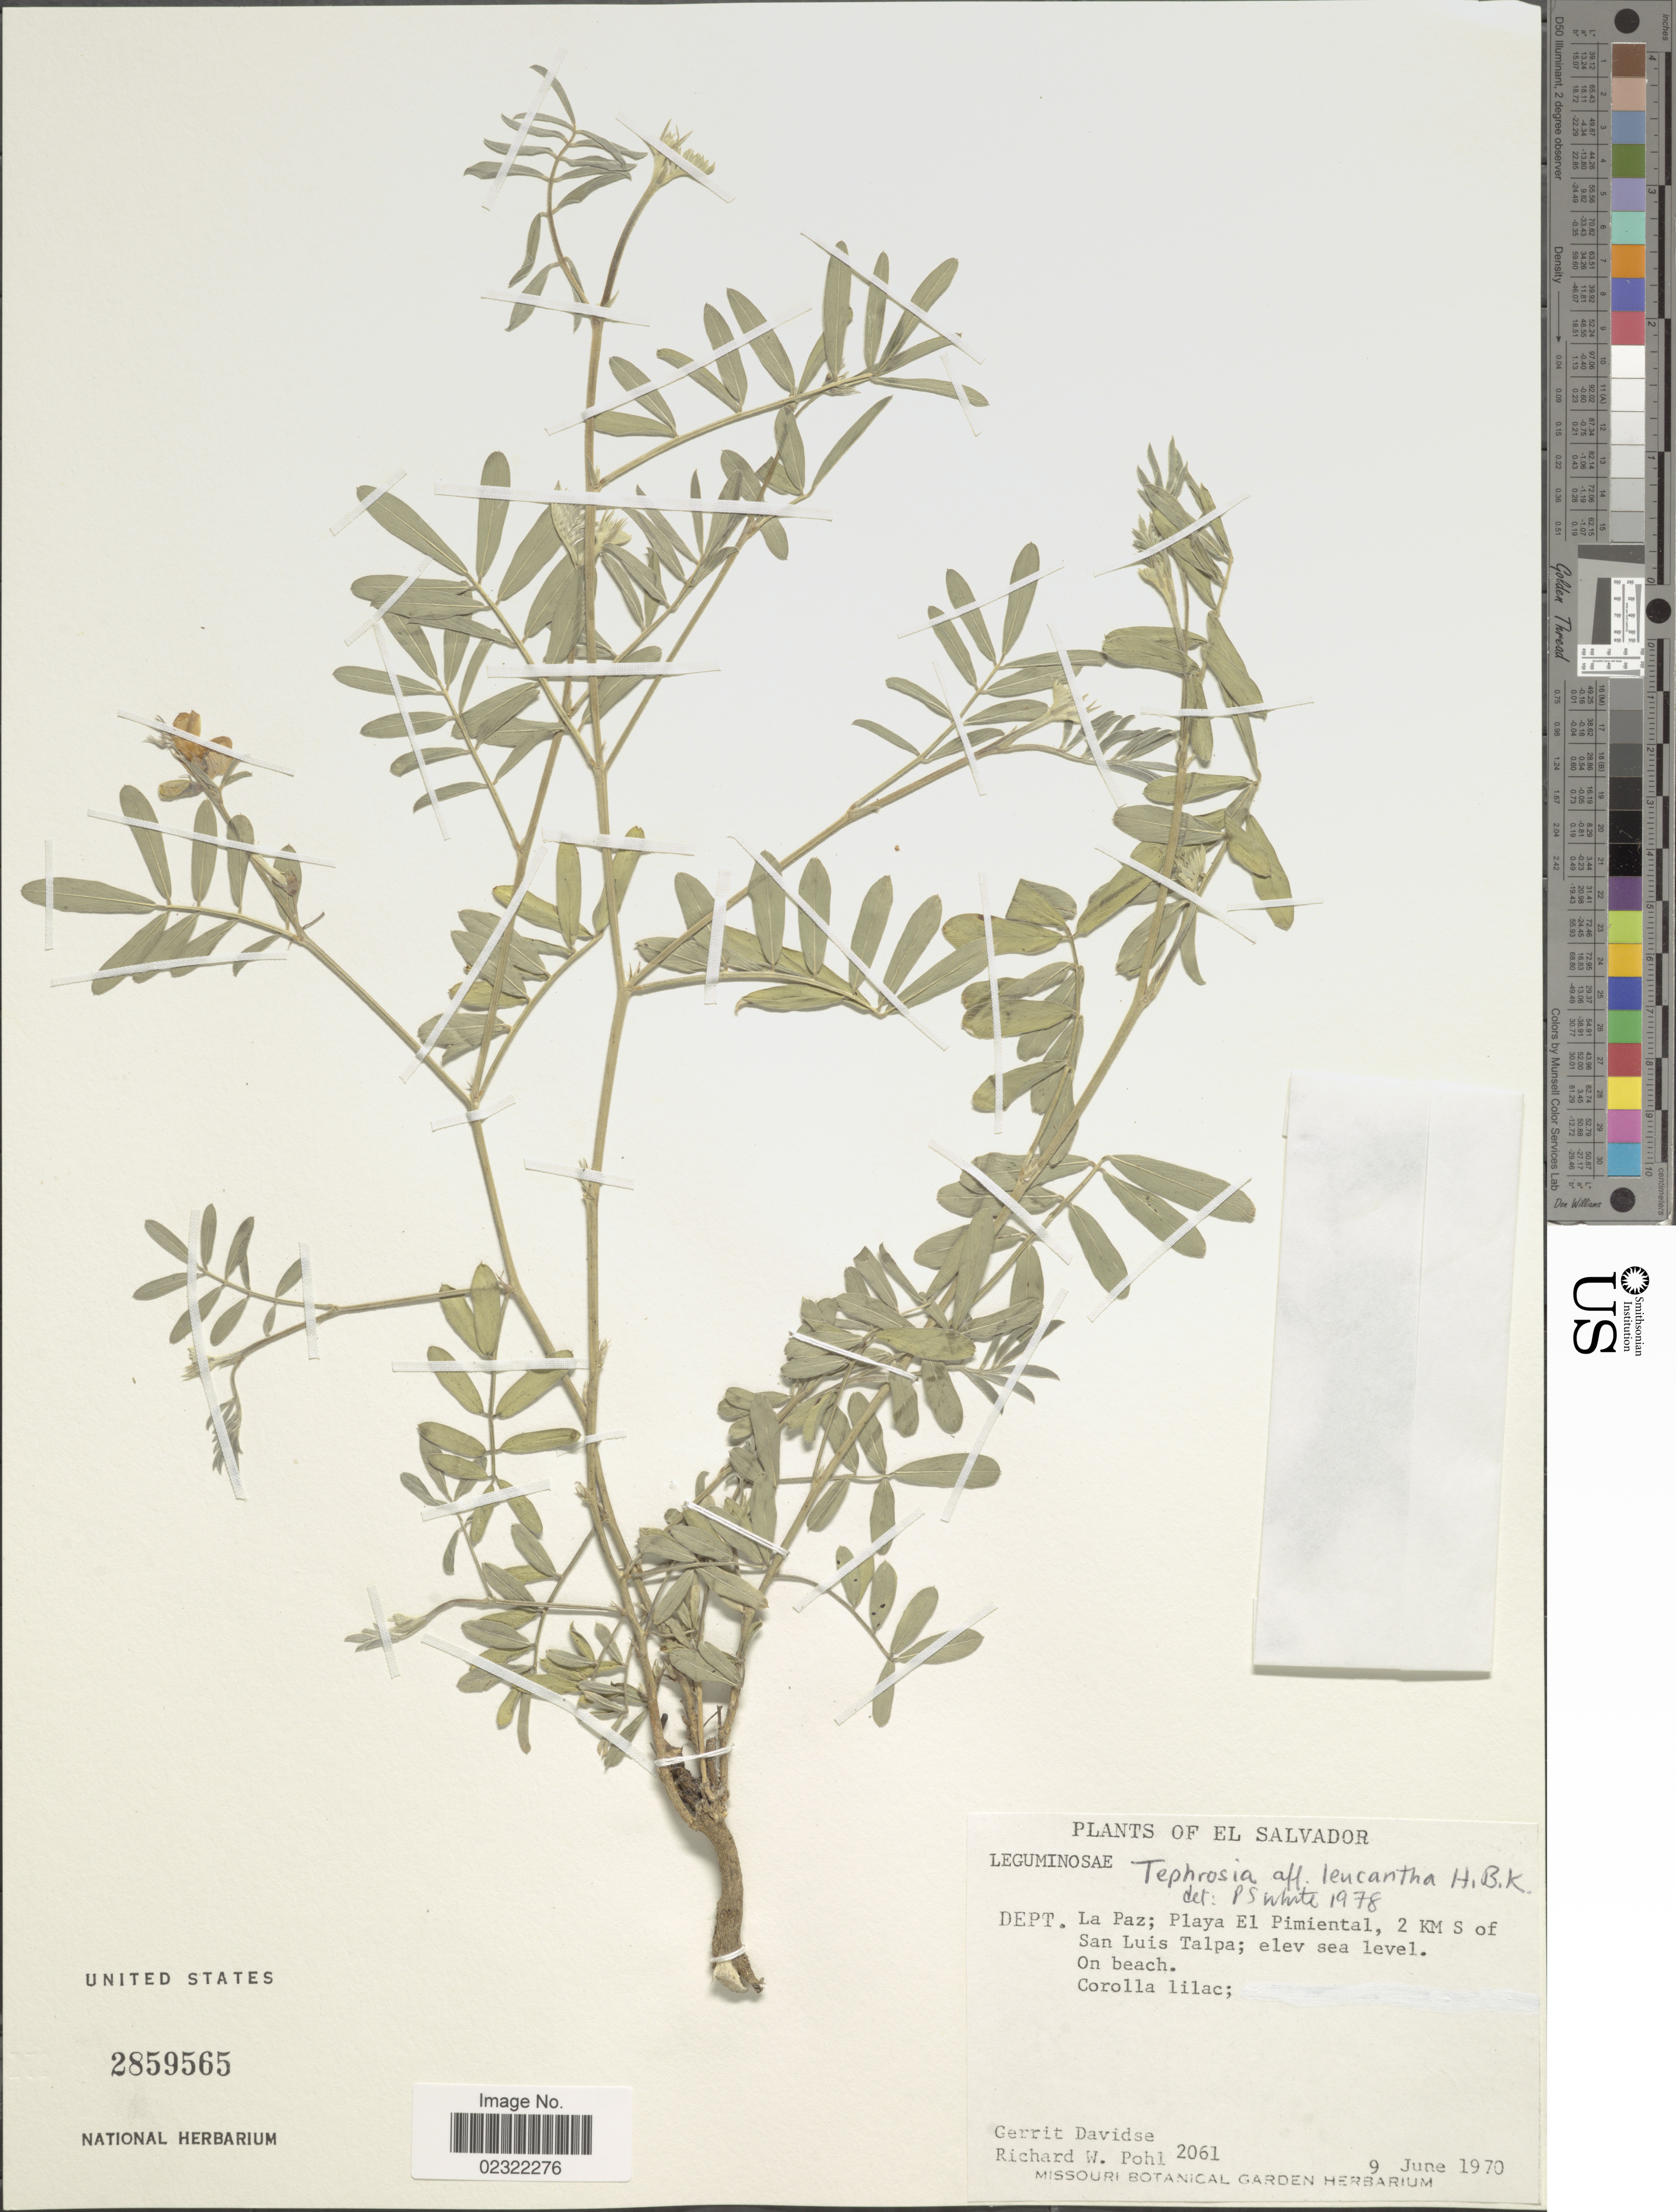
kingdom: Plantae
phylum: Tracheophyta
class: Magnoliopsida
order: Fabales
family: Fabaceae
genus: Tephrosia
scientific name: Tephrosia leucantha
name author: Kunth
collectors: G. Davidse & R. W. Pohl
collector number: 2061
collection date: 1970-06-09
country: El Salvador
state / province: La Paz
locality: El Salvador, Dept. La Paz; Playa El Pimiental, 2 KM S of San Luis Talapa.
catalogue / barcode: US 2859565